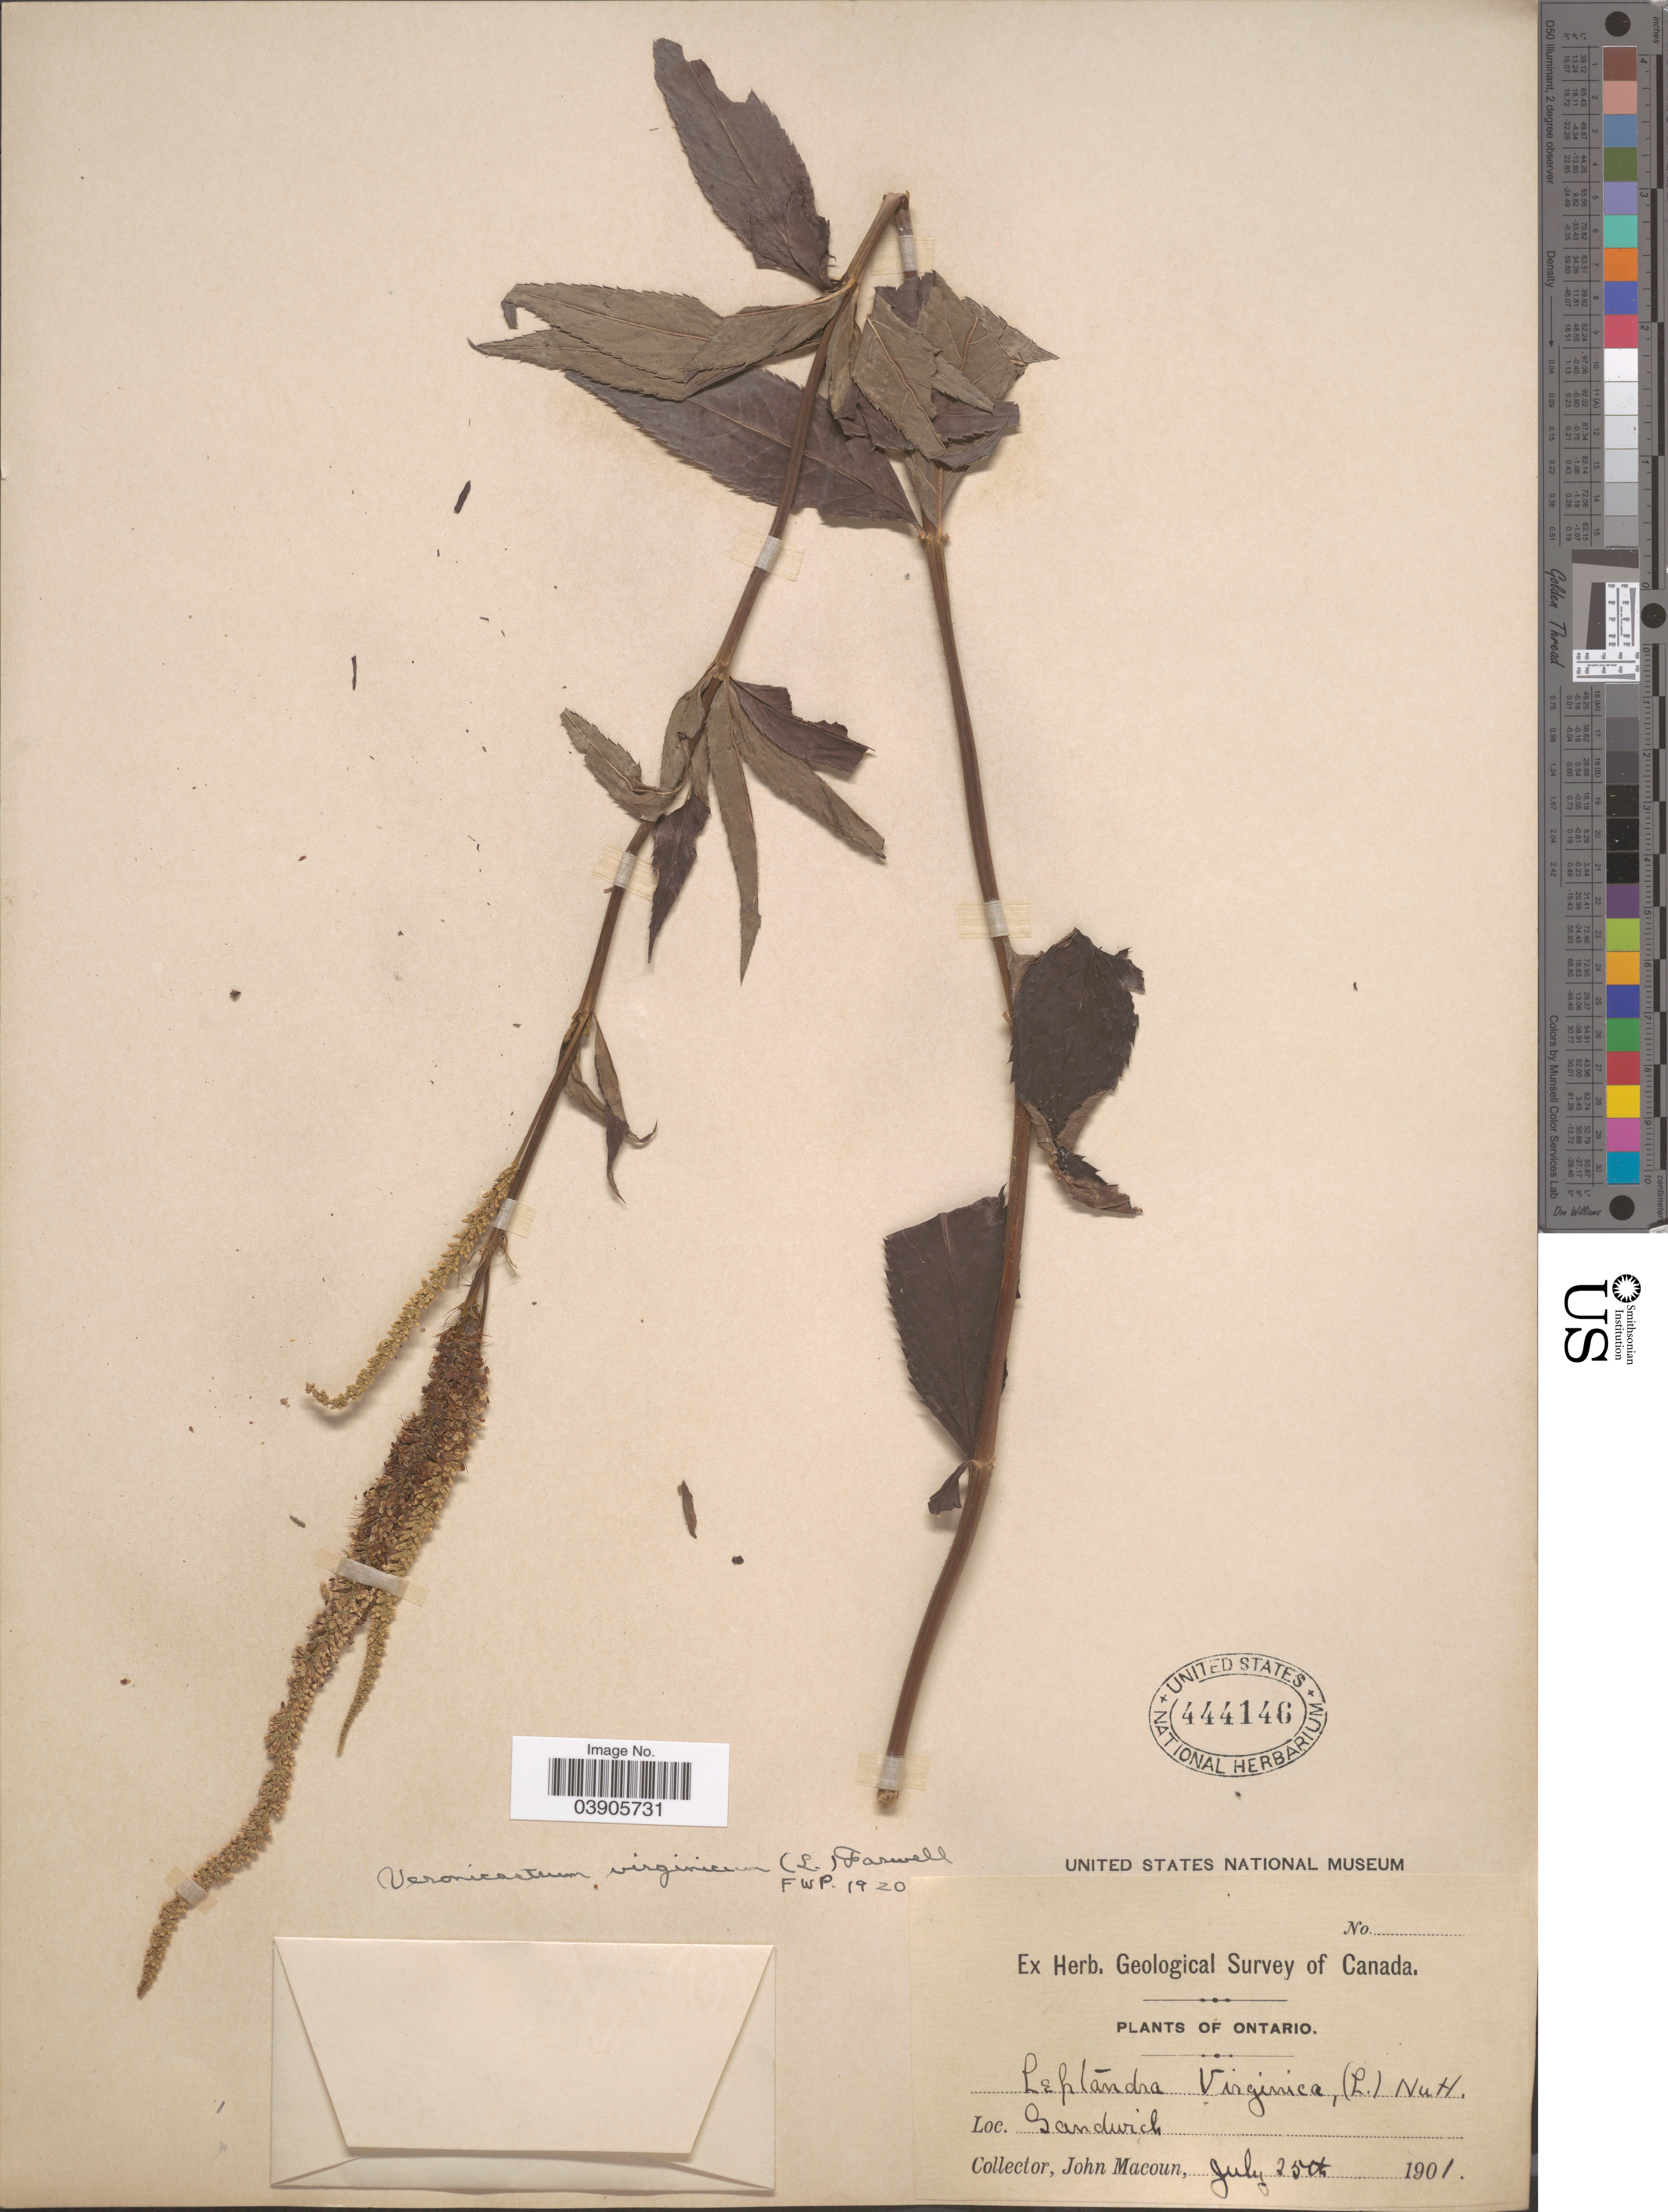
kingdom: Plantae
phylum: Tracheophyta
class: Magnoliopsida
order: Lamiales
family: Plantaginaceae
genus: Veronicastrum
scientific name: Veronicastrum virginicum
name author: (L.) Farw.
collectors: J. Macoun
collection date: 1901-07-25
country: Canada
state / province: Ontario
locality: Sandwich.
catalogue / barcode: US 444146